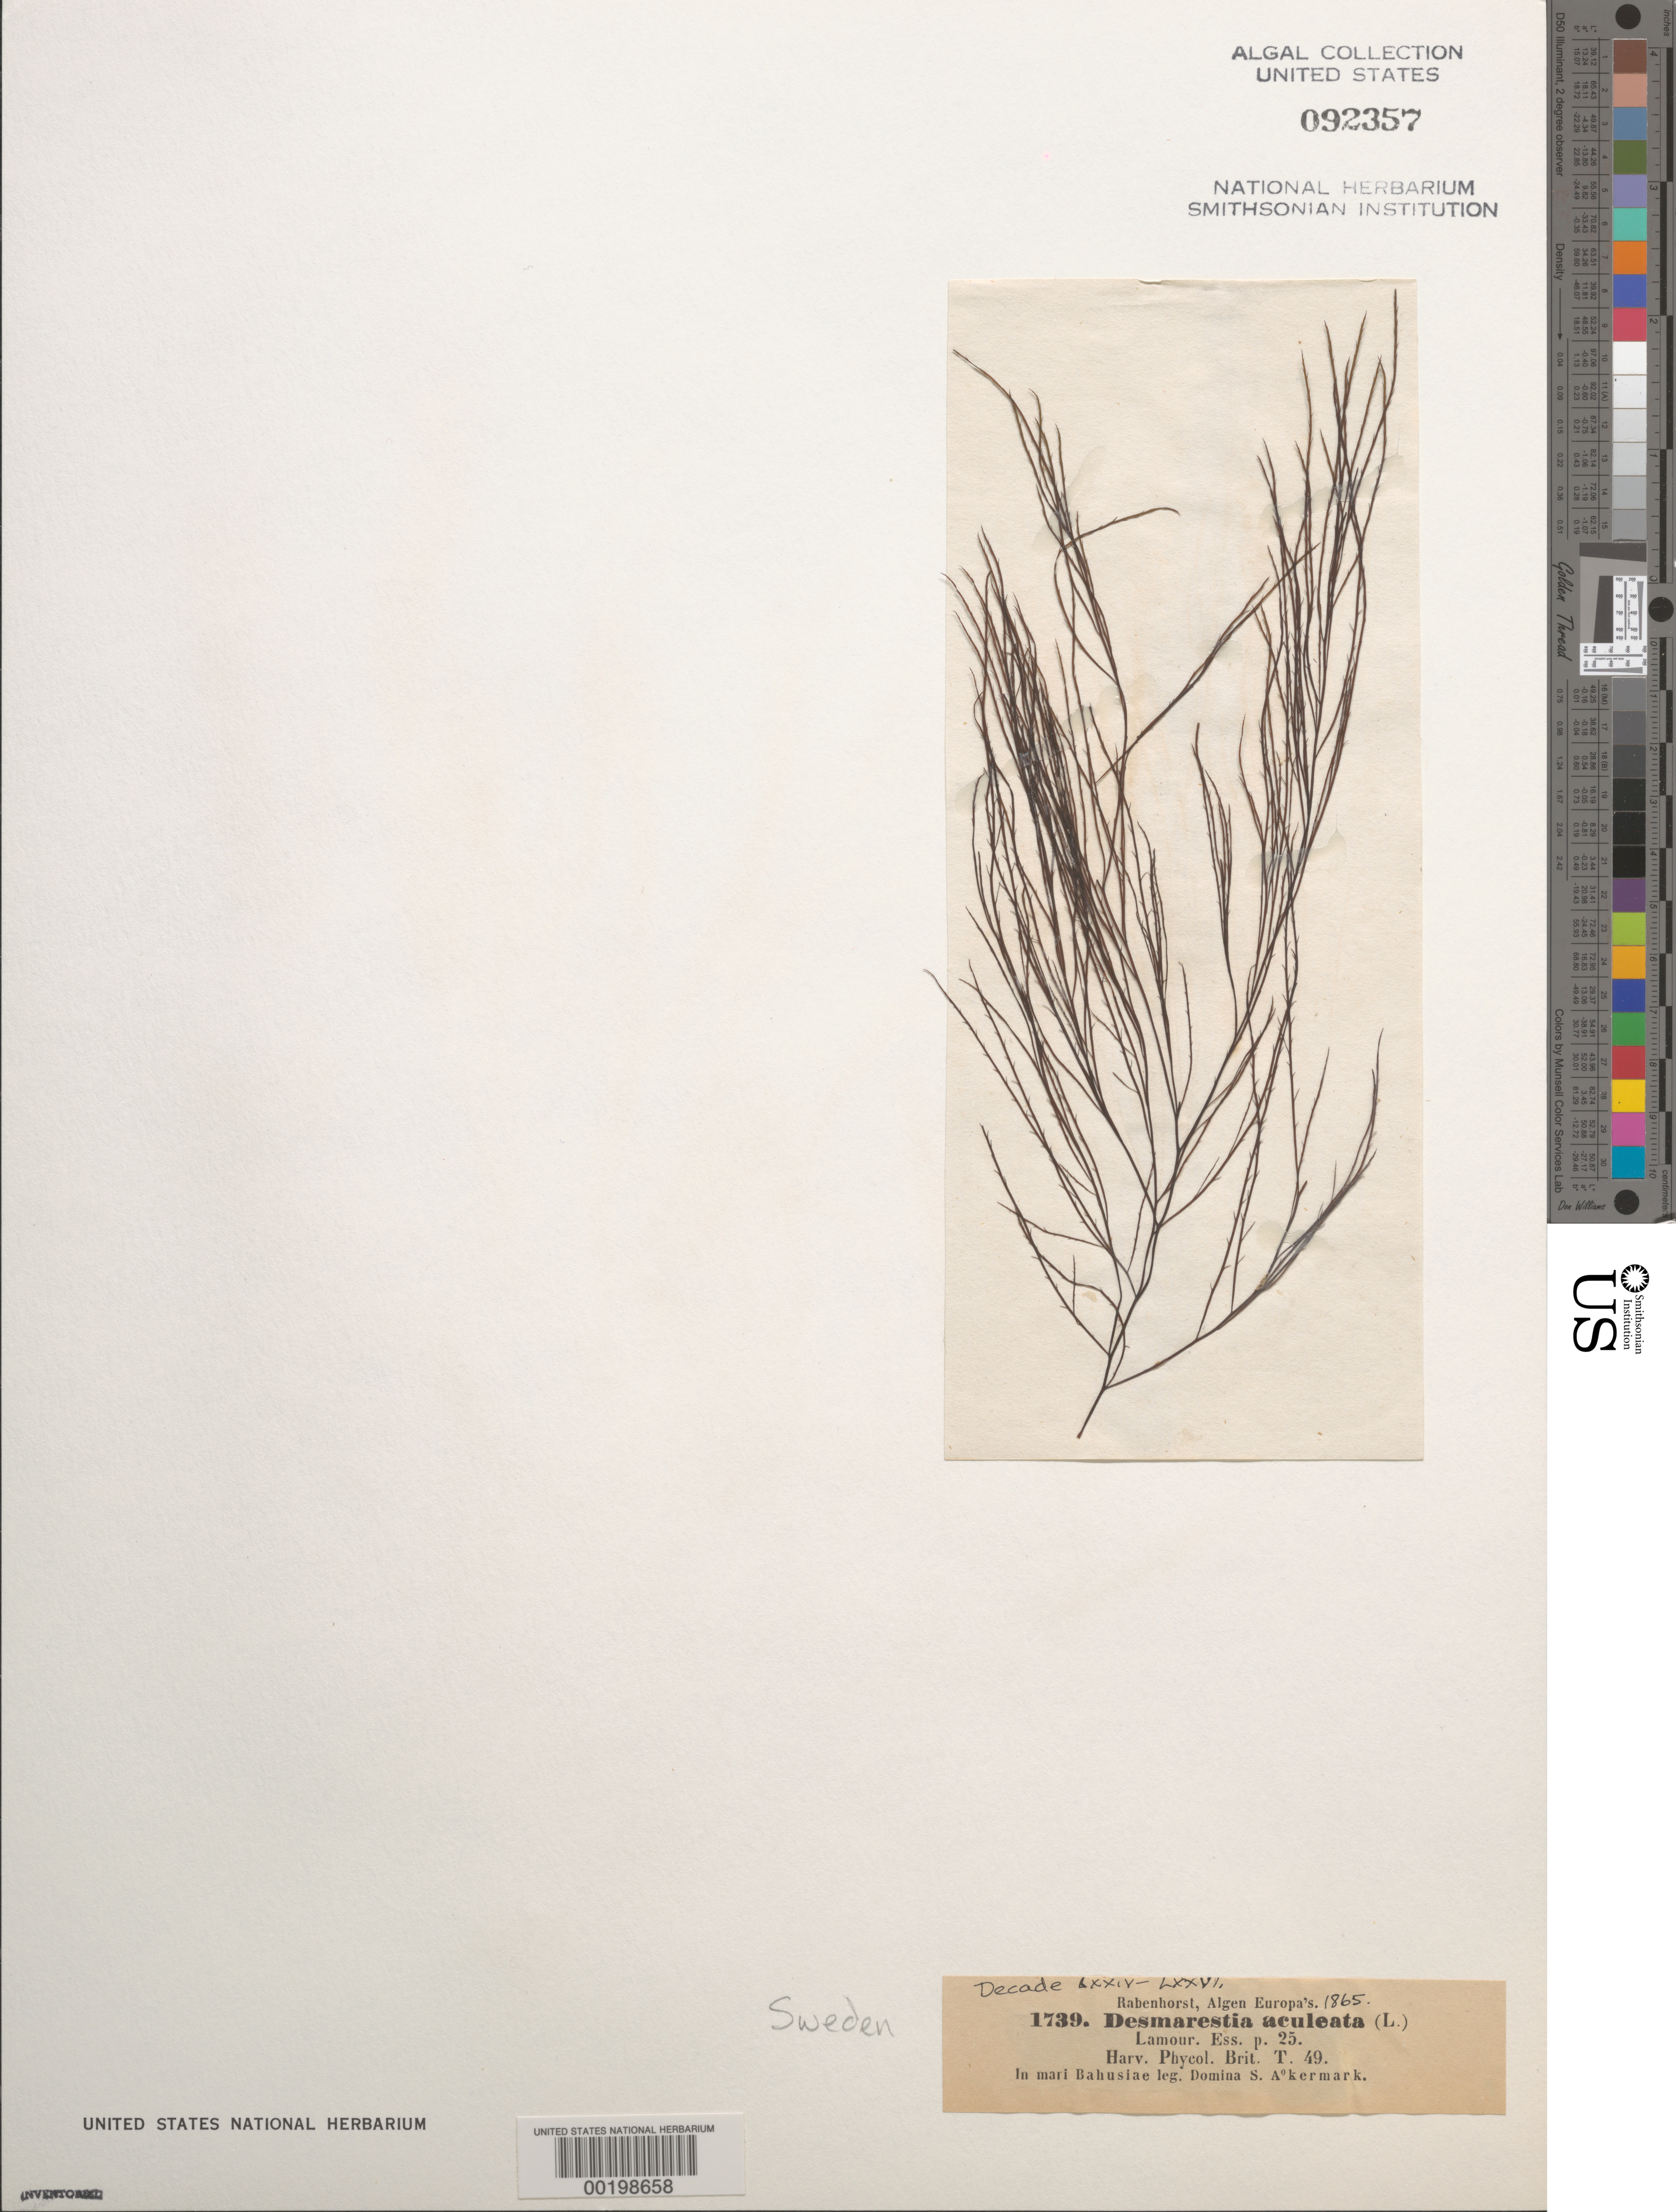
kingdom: Chromista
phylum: Ochrophyta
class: Phaeophyceae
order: Desmarestiales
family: Desmarestiaceae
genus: Desmarestia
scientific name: Desmarestia aculeata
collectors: S. Akermark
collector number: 1739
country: Sweden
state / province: Västra Götaland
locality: Bohus bay (mari bahusiae)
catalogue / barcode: US 92357